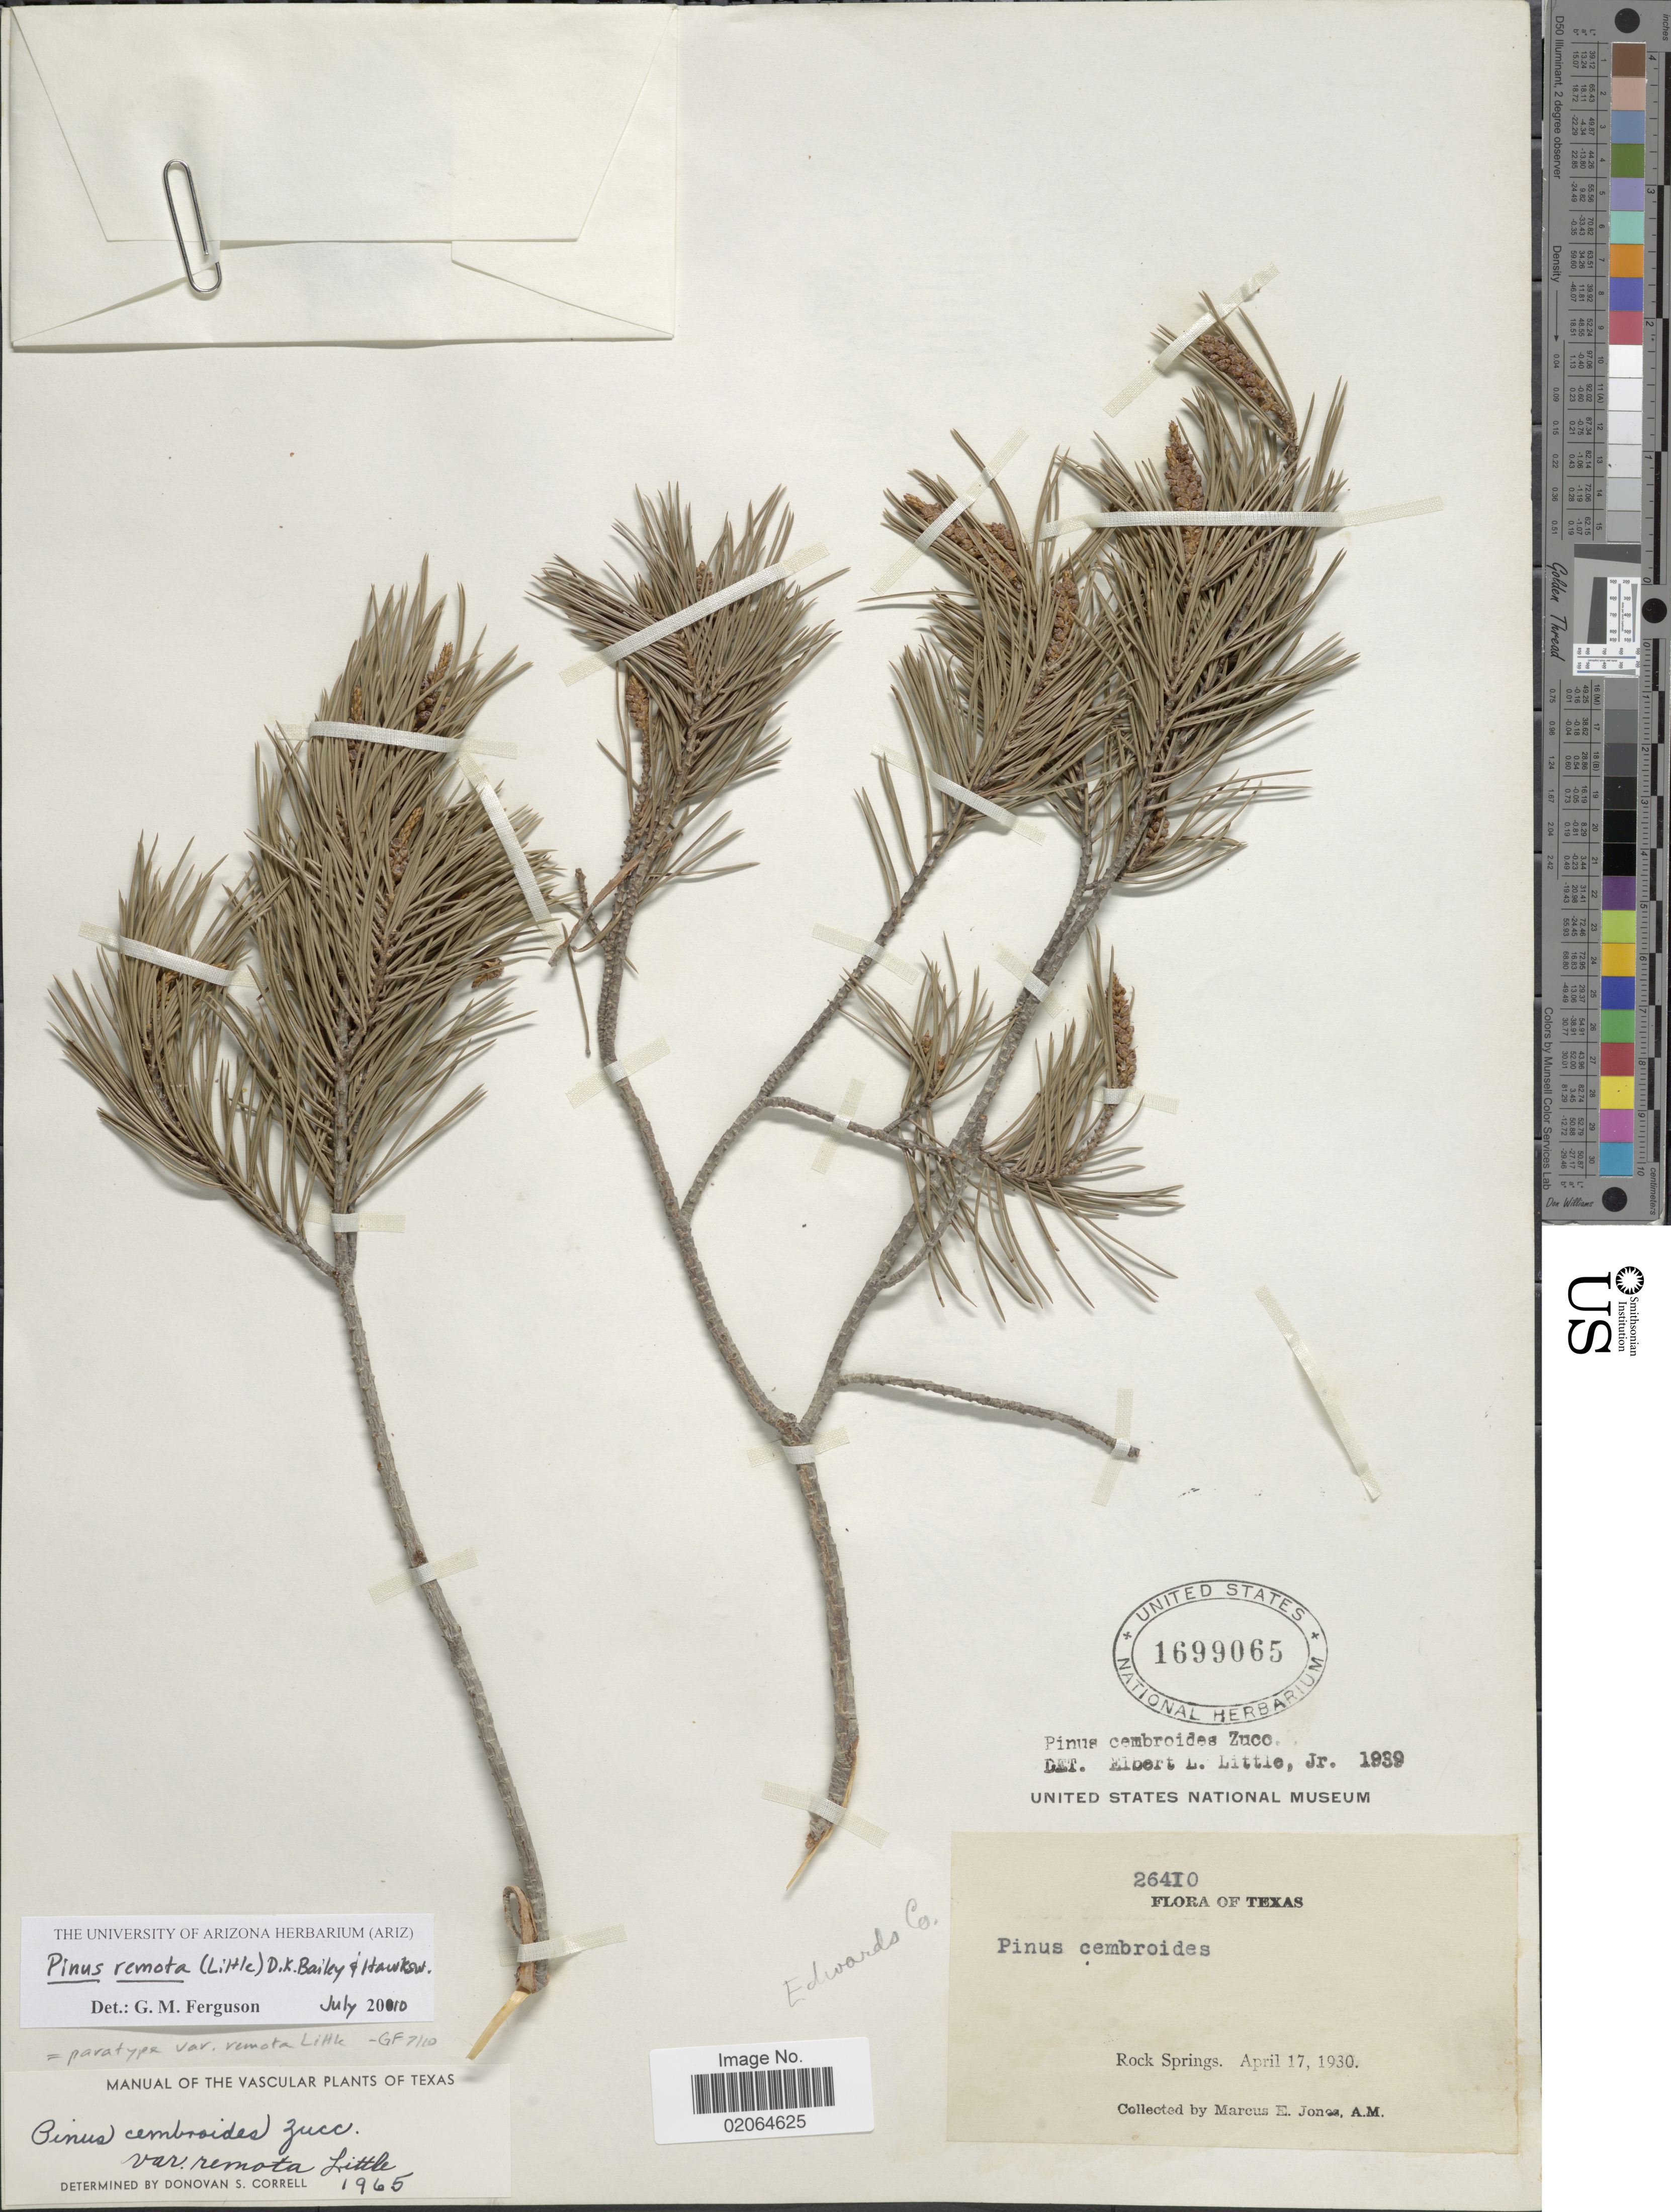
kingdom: Plantae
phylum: Tracheophyta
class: Pinopsida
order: Pinales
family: Pinaceae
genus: Pinus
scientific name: Pinus remota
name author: (Little) D.K. Bailey & D. Hawksw.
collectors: M. E. Jones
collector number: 26410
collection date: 1930-04-17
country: United States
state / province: Texas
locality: Rock Springs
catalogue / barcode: US 1699065